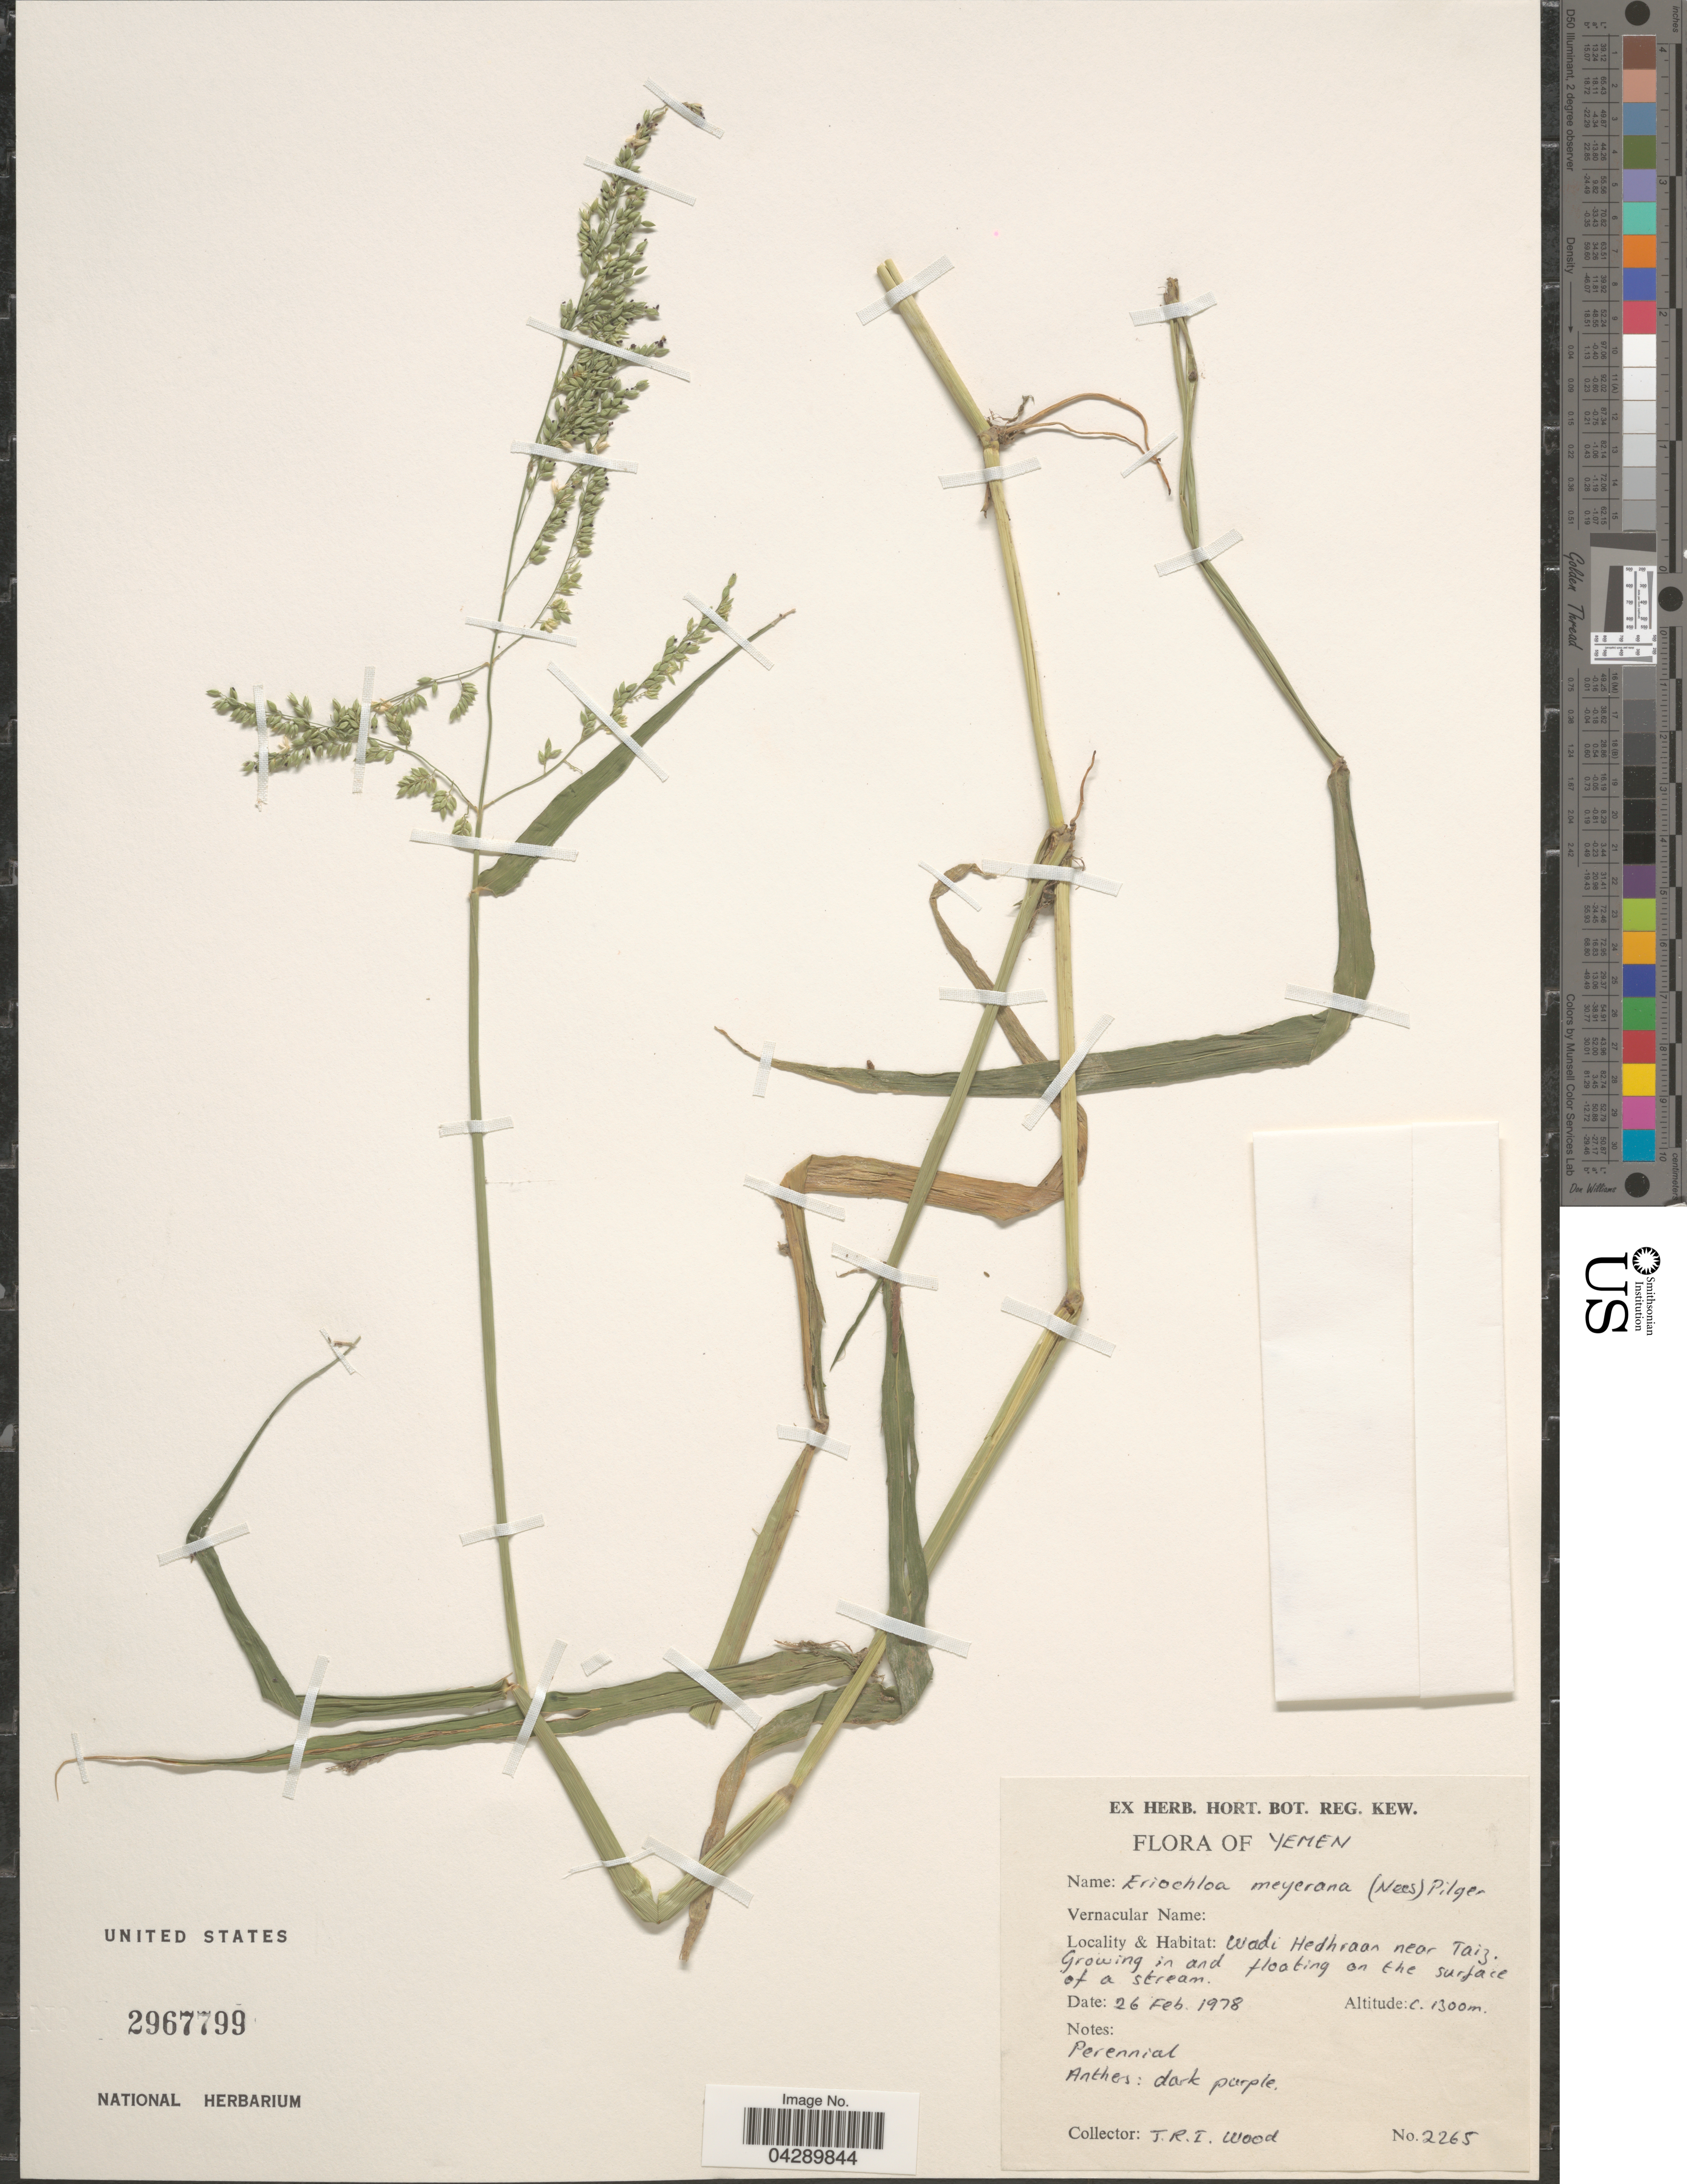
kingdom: Plantae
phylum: Tracheophyta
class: Liliopsida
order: Poales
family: Poaceae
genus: Eriochloa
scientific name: Eriochloa meyeriana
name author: (Nees) Pilg.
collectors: J. R. I. Wood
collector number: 2265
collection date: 1978-02-26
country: Yemen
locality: Wadi Hedhraan near Taiz. Growing in and floating on the surface of a stream.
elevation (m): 1300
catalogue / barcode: US 2967799